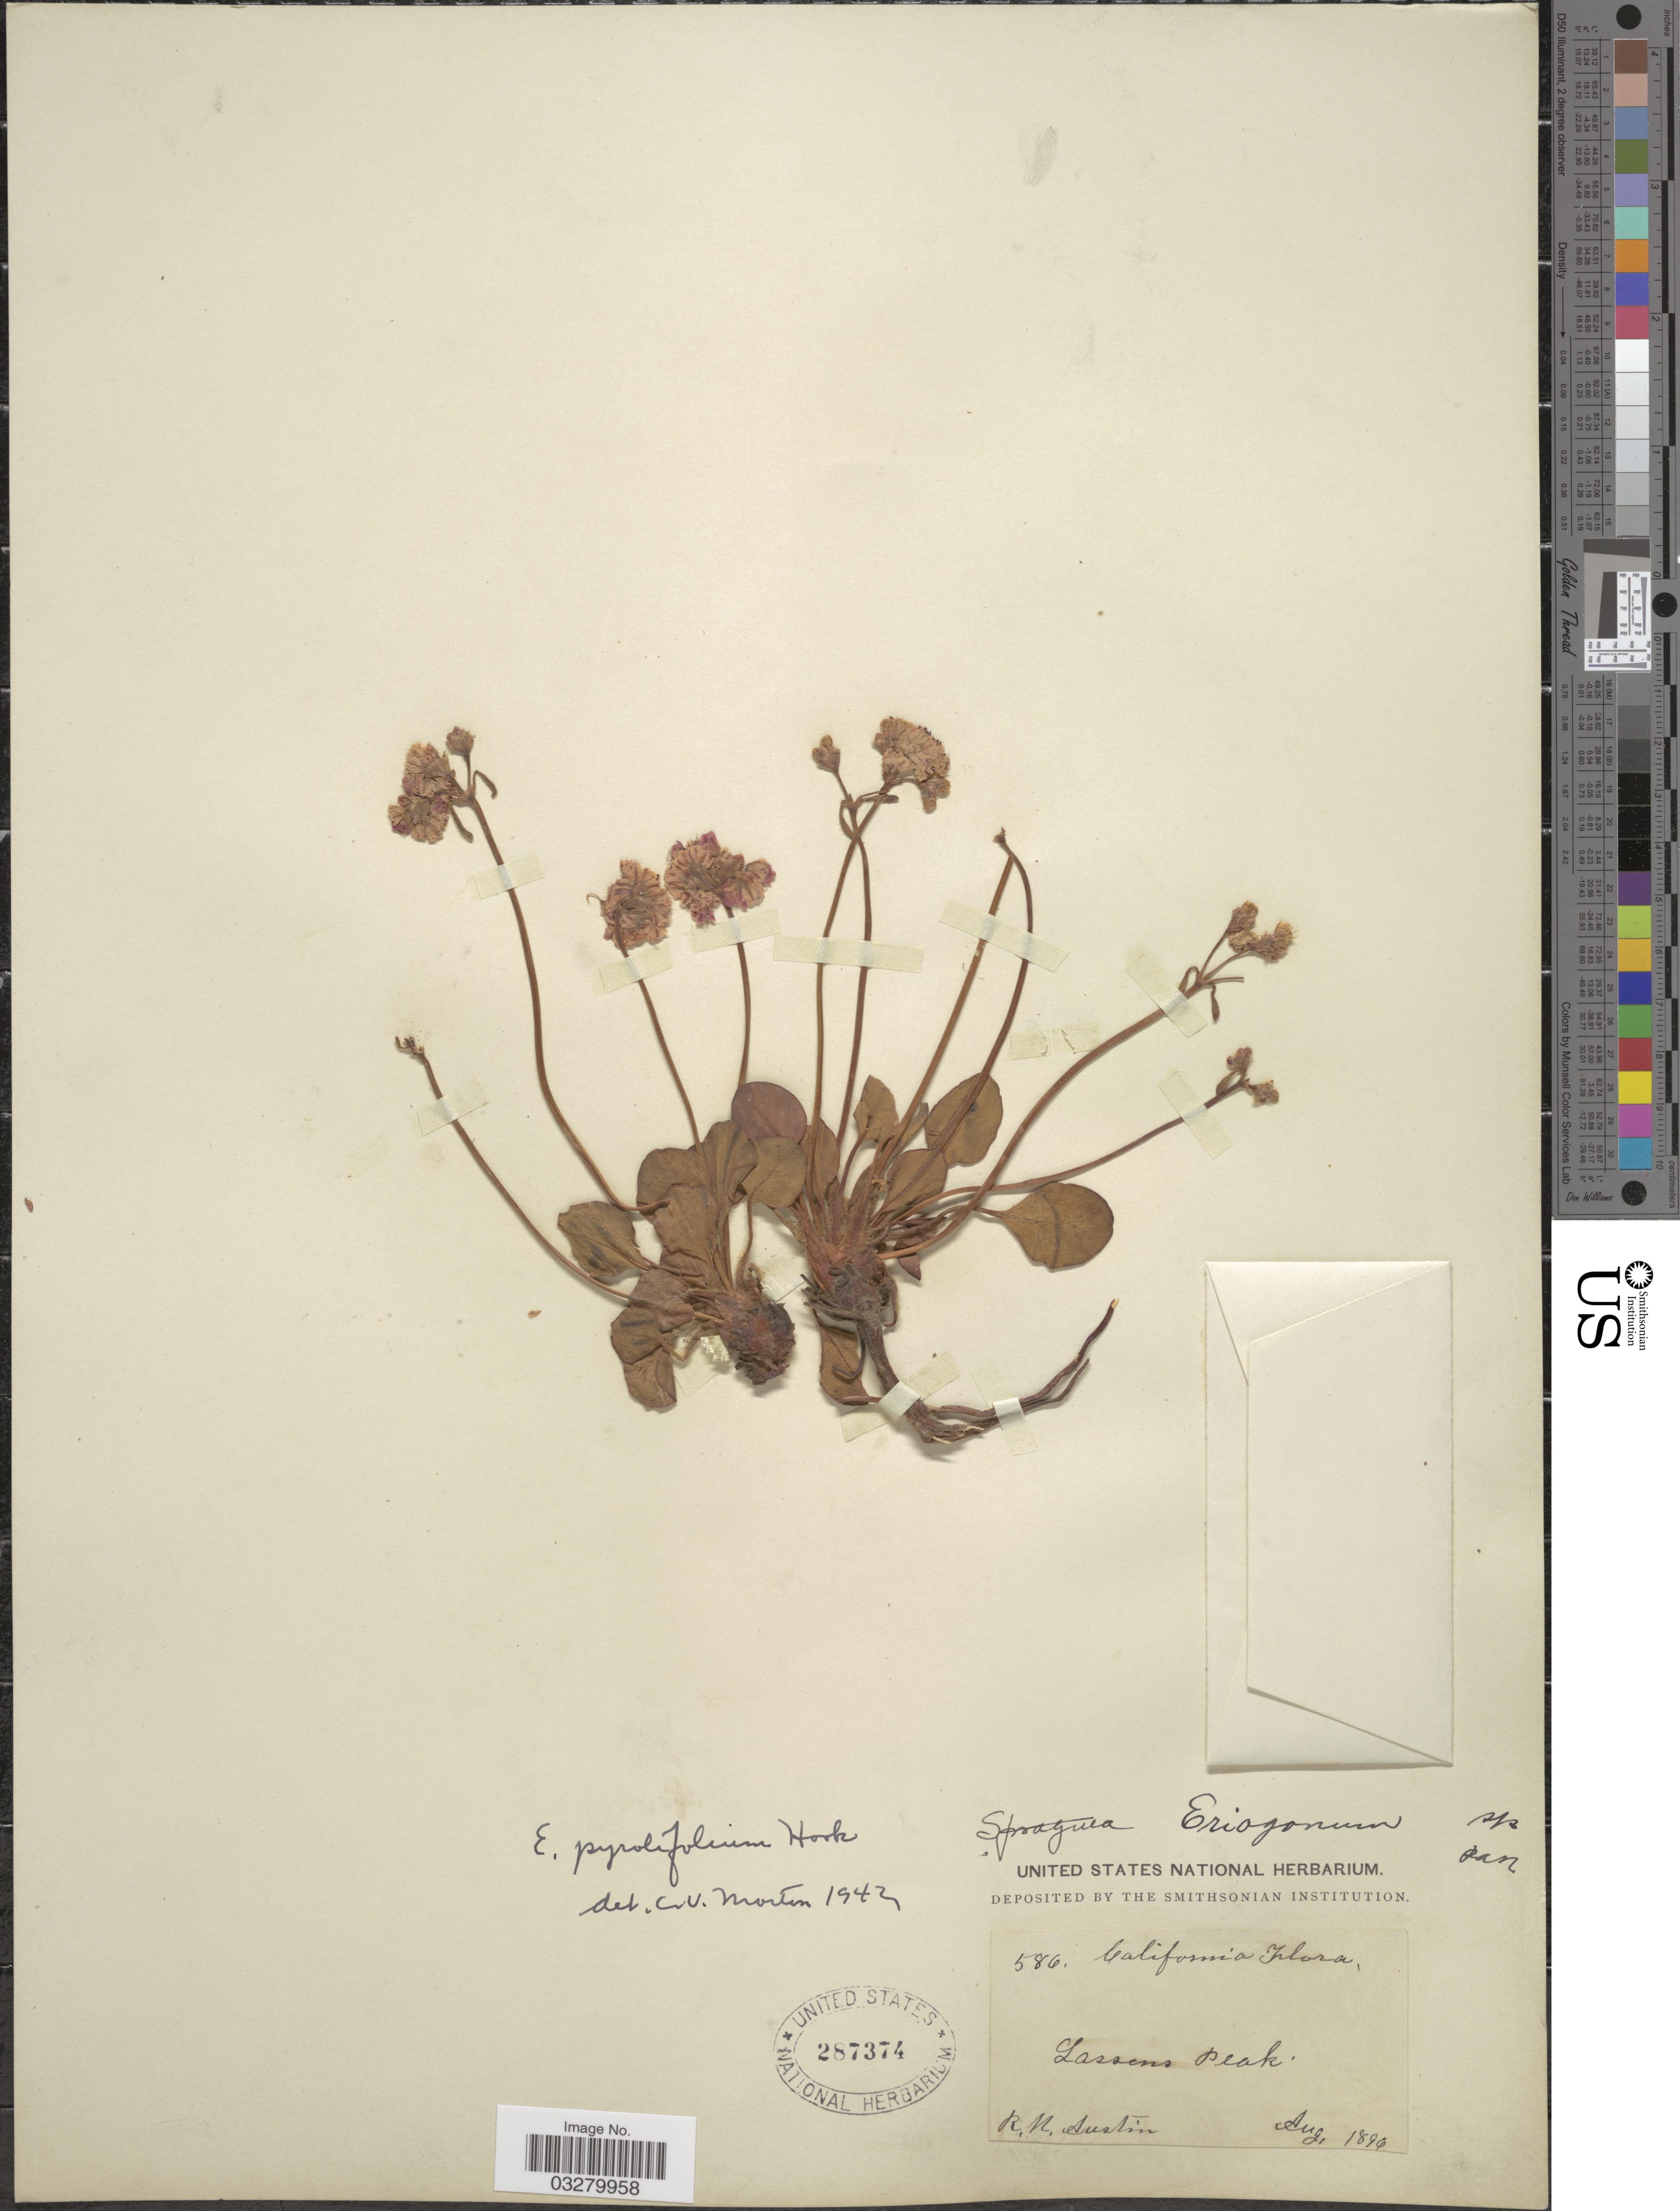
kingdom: Plantae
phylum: Tracheophyta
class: Magnoliopsida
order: Caryophyllales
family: Polygonaceae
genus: Eriogonum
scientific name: Eriogonum pyrolifolium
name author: Hook.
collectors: R. Austin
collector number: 586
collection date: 1894-08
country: United States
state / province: California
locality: Lassens Peak.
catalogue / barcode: US 287374